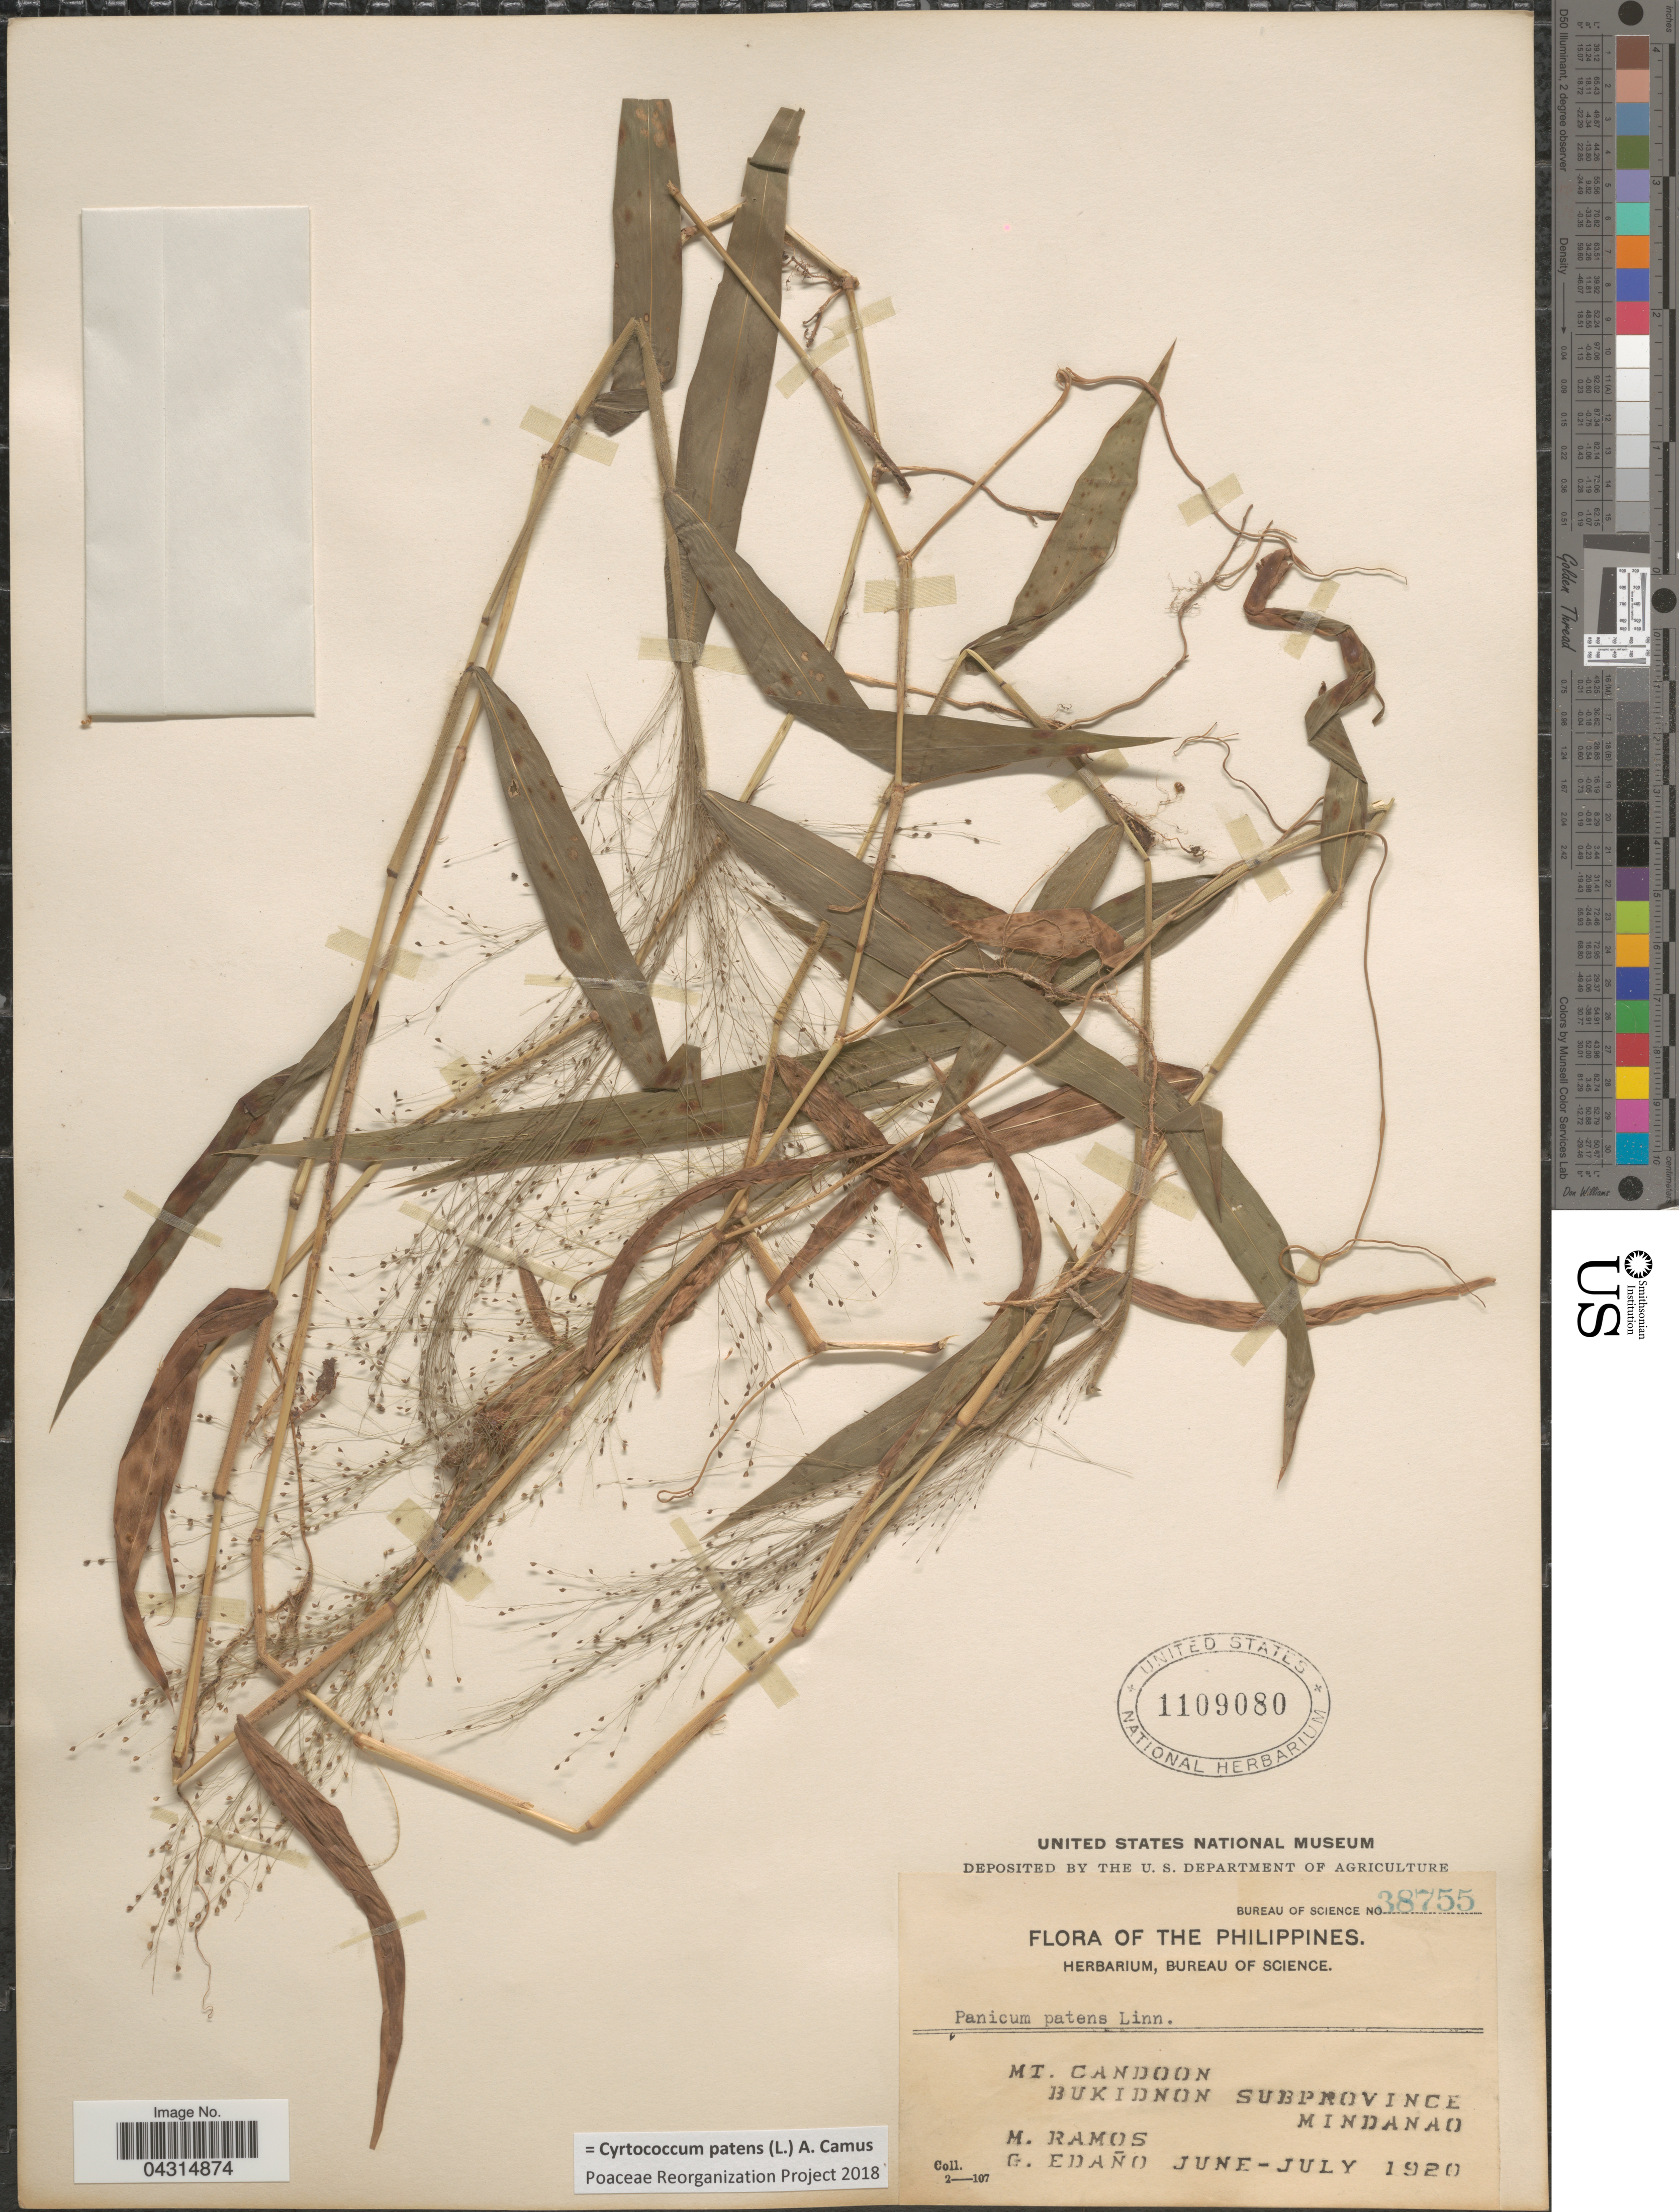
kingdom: Plantae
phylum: Tracheophyta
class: Liliopsida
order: Poales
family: Poaceae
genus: Cyrtococcum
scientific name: Cyrtococcum patens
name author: (L.) A. Camus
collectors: M. Ramos & G. Edaño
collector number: Bureau of Science 38755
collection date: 1920-06/1920-07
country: Philippines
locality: Mt. Candoon. Bukidnon Subprovince. Mindanao.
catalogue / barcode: US 1109080